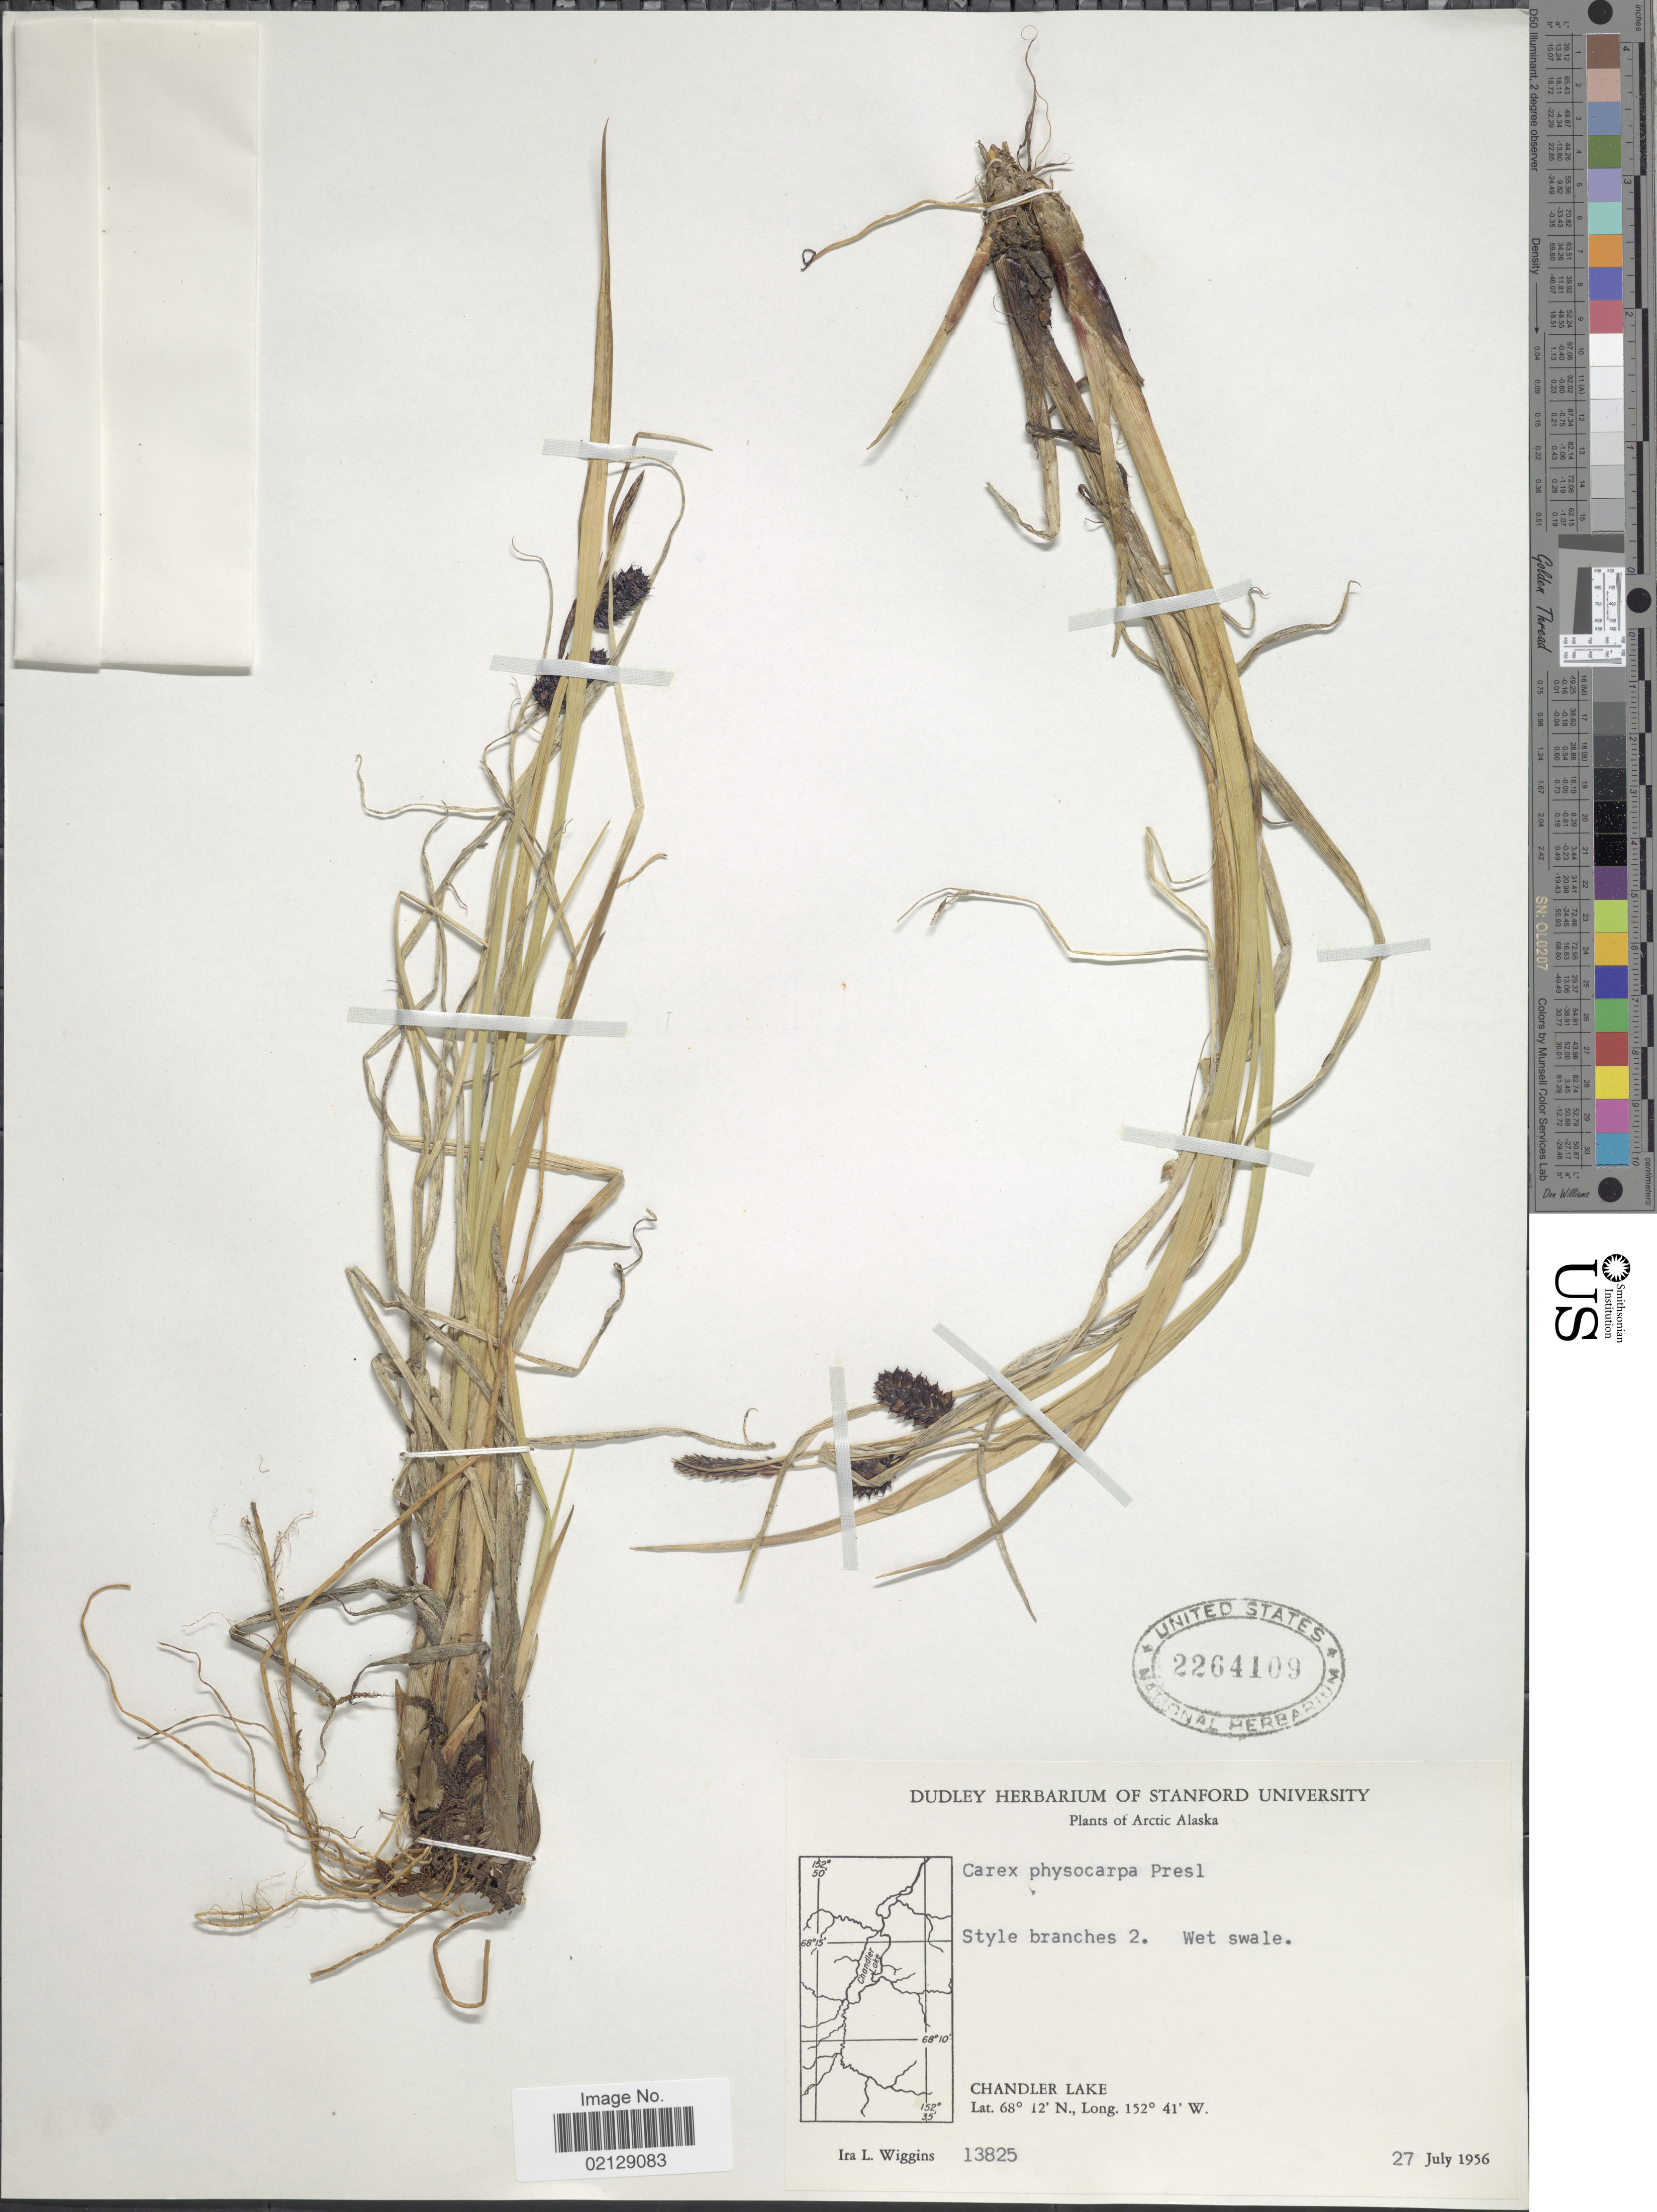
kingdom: Plantae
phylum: Tracheophyta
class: Liliopsida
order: Poales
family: Cyperaceae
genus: Carex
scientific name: Carex saxatilis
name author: L.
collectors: I. L. Wiggins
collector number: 13825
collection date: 1956-07-27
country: United States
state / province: Alaska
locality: Arctic Alaska, Chandler Lake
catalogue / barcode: US 2264109